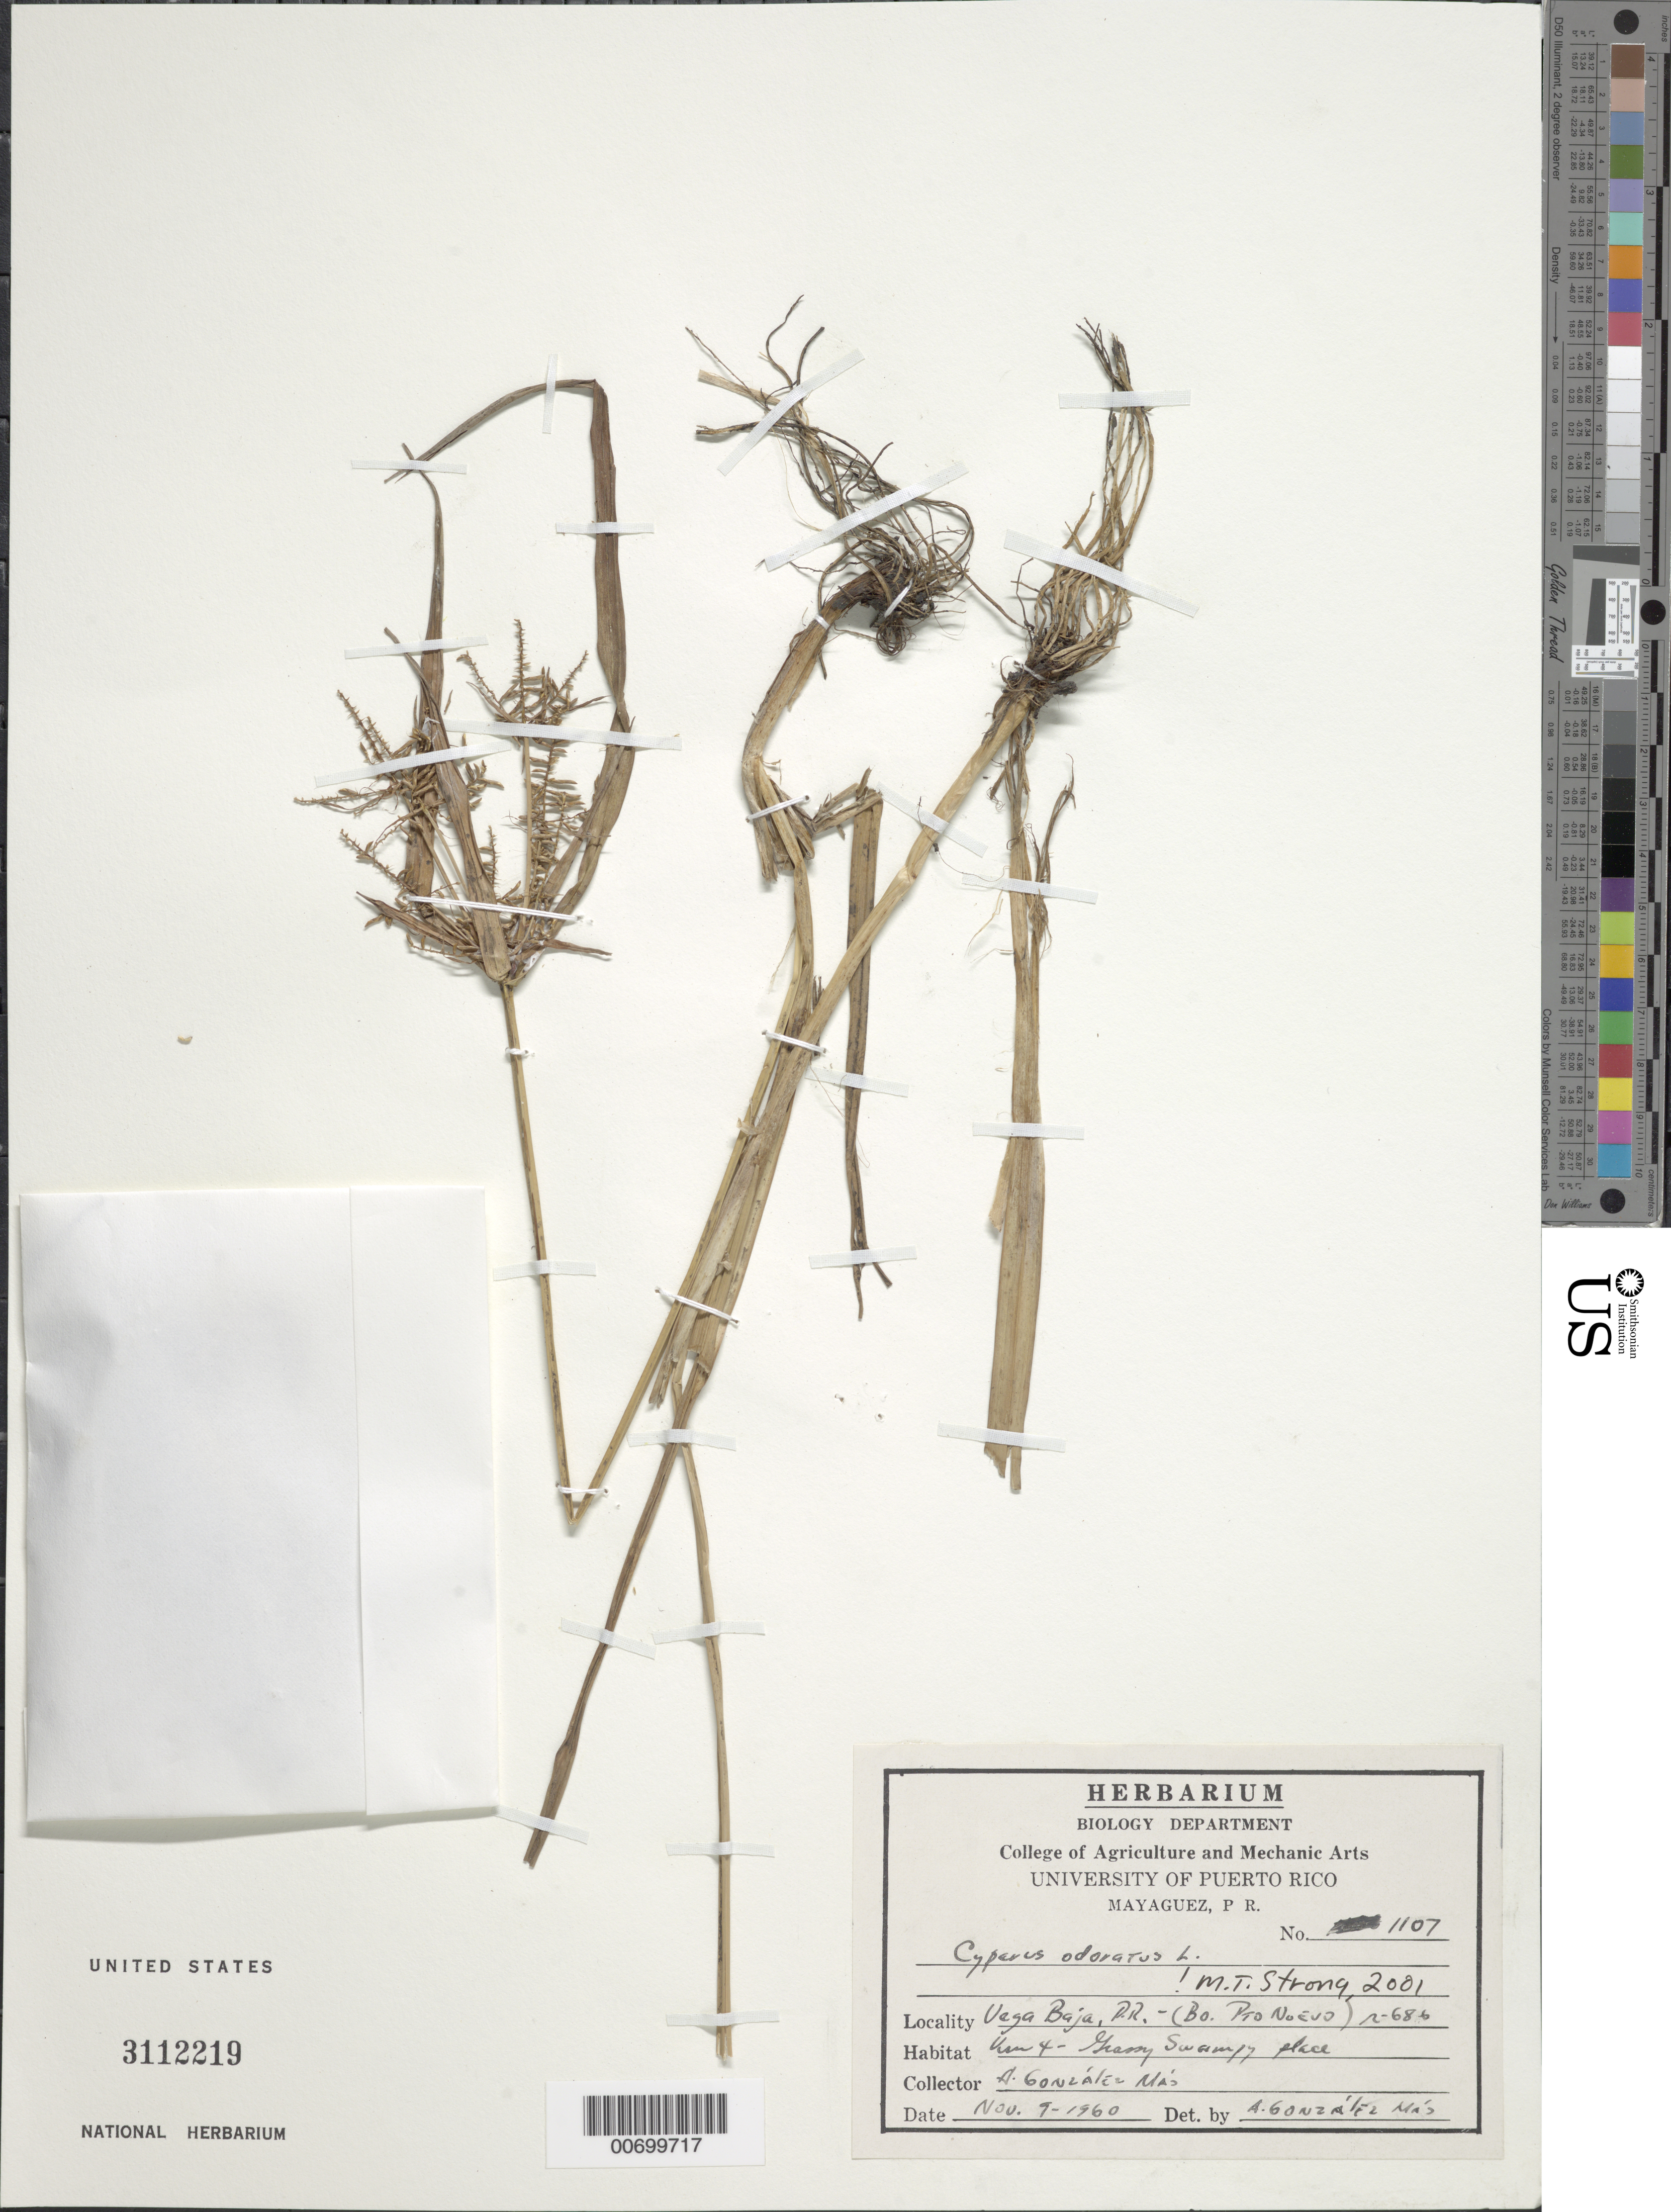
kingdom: Plantae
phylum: Tracheophyta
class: Liliopsida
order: Poales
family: Cyperaceae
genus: Cyperus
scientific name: Cyperus odoratus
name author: L.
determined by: Strong, M. T., (US), Smithsonian Institution - National Museum of Natural History (UNITED STATES)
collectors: A. González Más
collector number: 1107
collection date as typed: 09 Nov 1960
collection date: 1960-11-09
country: Puerto Rico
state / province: Vega Baja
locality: Vega Baja: Bo. Pro Nuevo, Rd 686, km 4.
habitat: Grassy swampy place.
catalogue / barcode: US 3112219